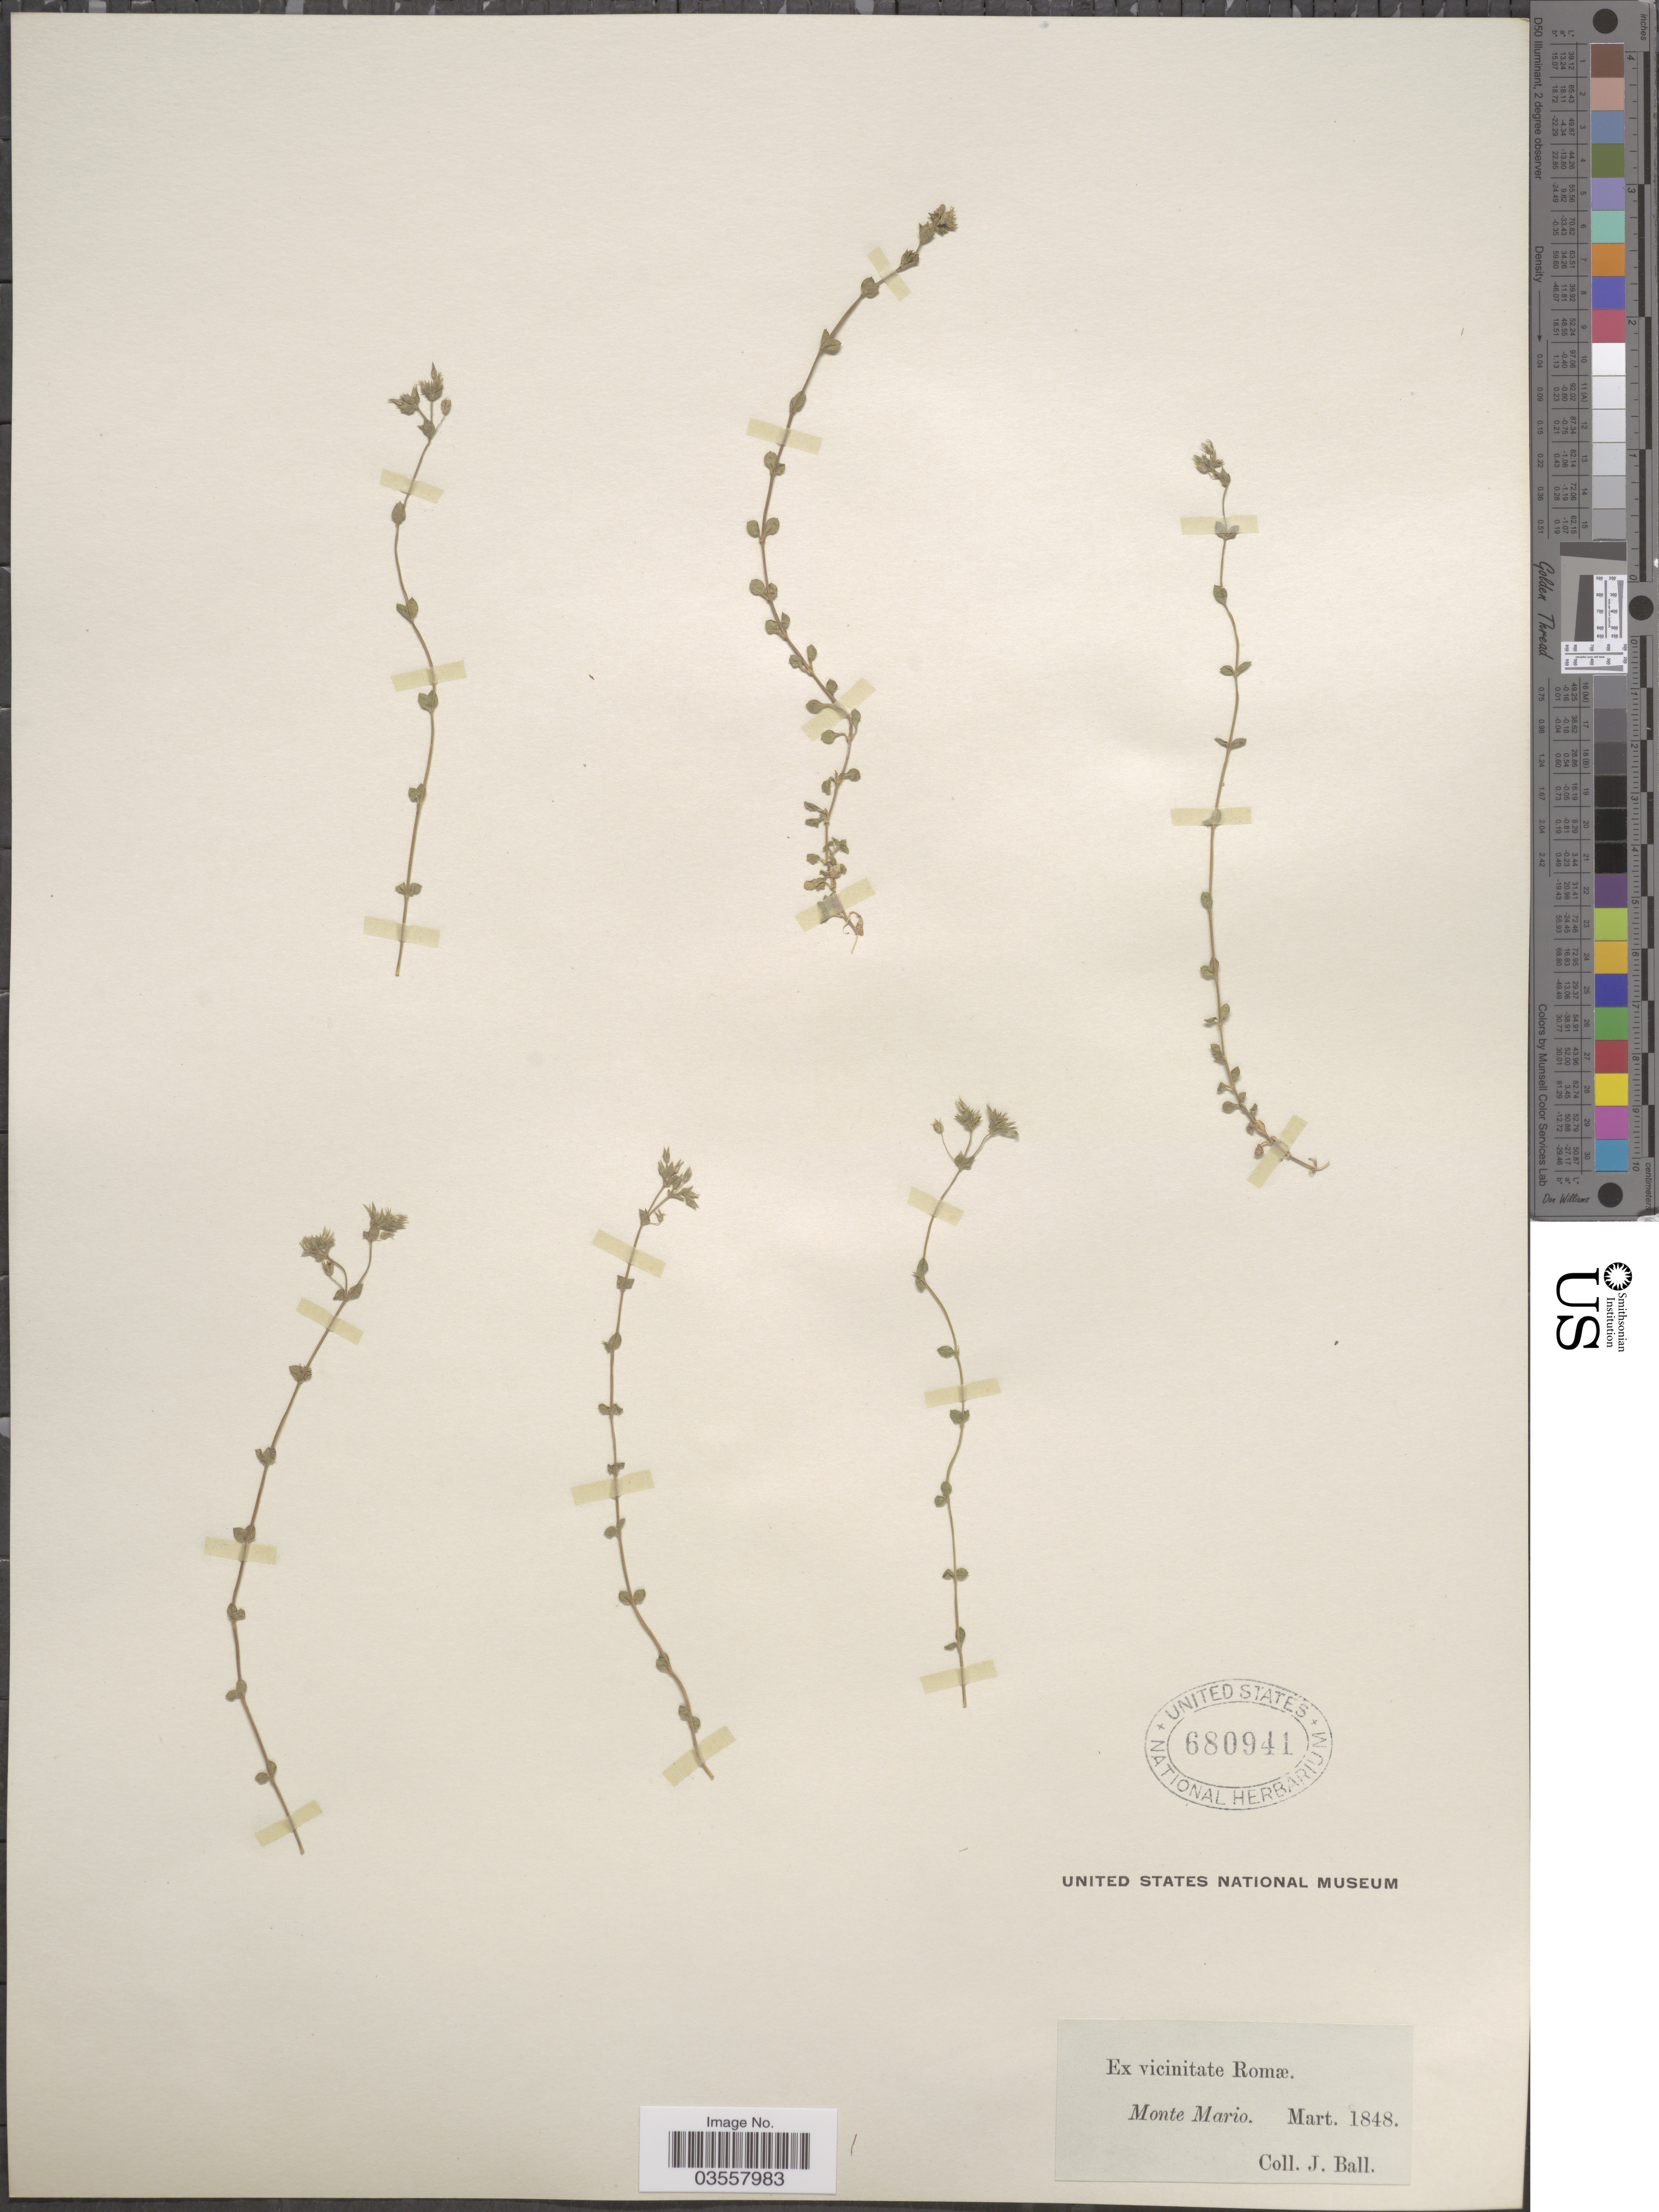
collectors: J. Ball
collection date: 1848-03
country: Italy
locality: Ex viciniate Romæ. Monte Mario.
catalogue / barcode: US 680941